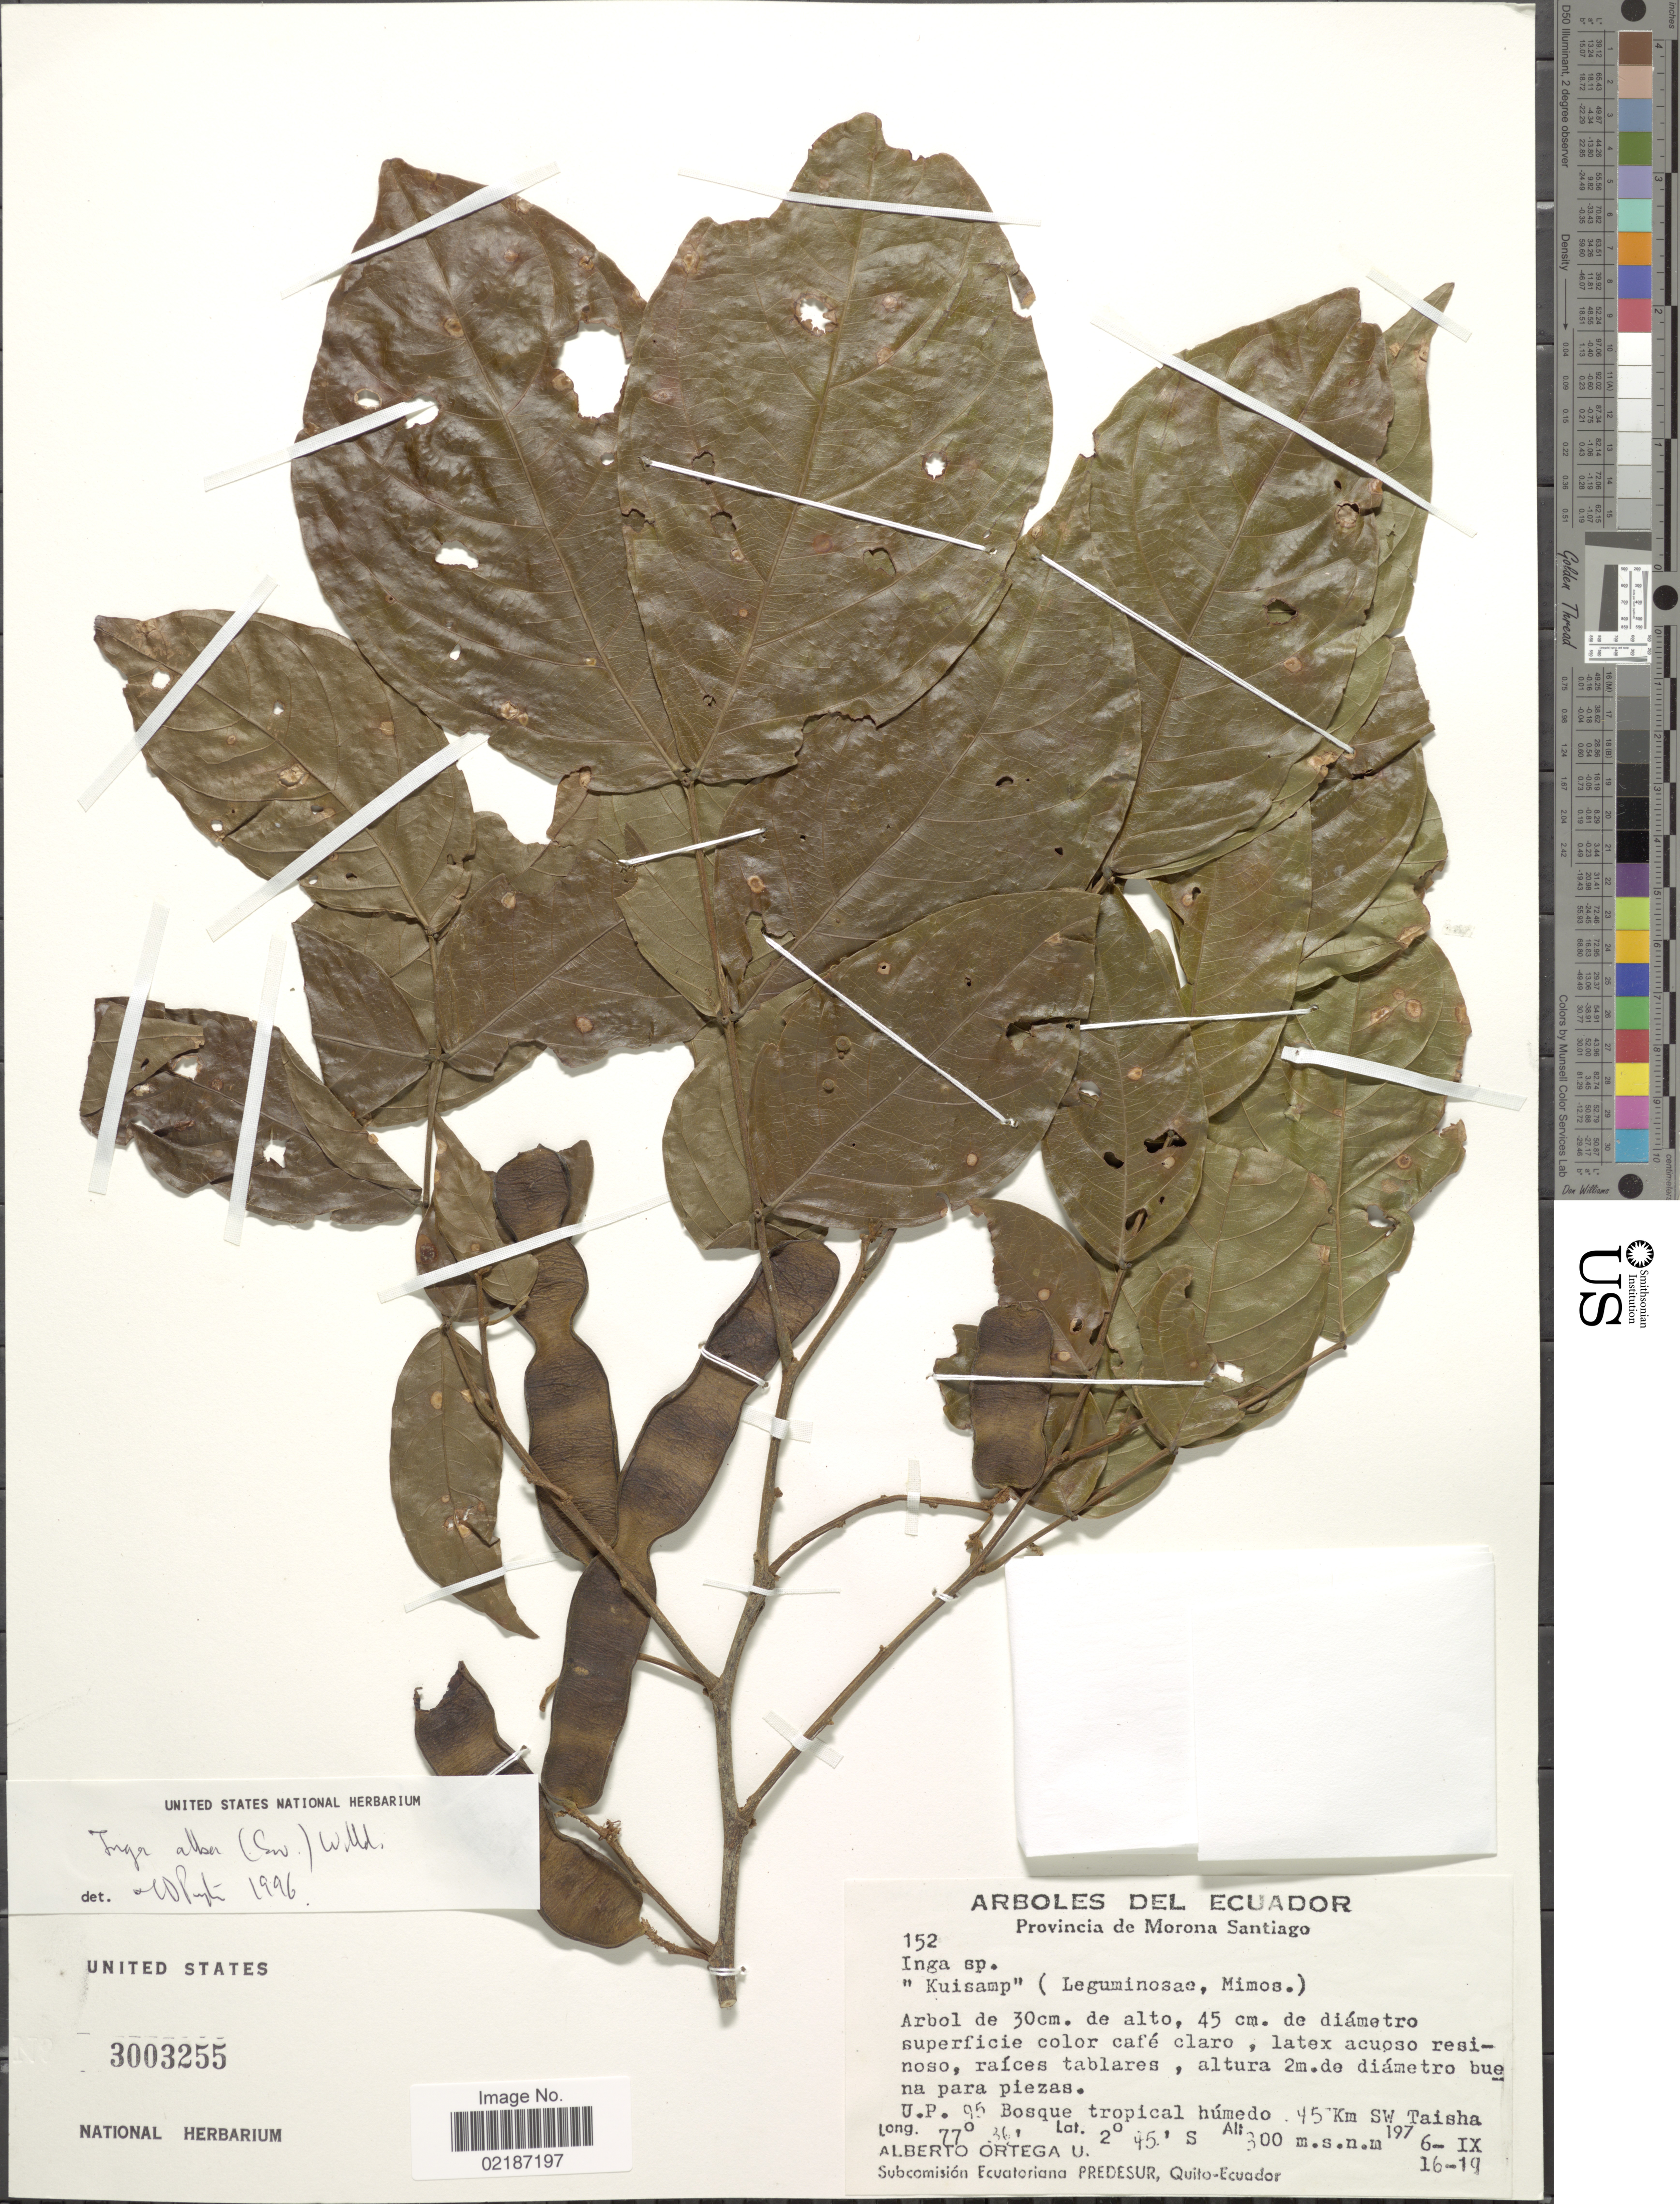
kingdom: Plantae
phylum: Tracheophyta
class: Magnoliopsida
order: Fabales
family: Fabaceae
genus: Inga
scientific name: Inga alba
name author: (Sw.) Willd.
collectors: A. T. Ortega U.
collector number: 152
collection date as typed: Transcribed d/m/y: 6/9/19 to 16/9/19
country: Ecuador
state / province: Morona-Santiago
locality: U.P. 95 Bosque tropical húmedo, 45 km SW Taisha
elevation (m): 300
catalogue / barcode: US 3003255